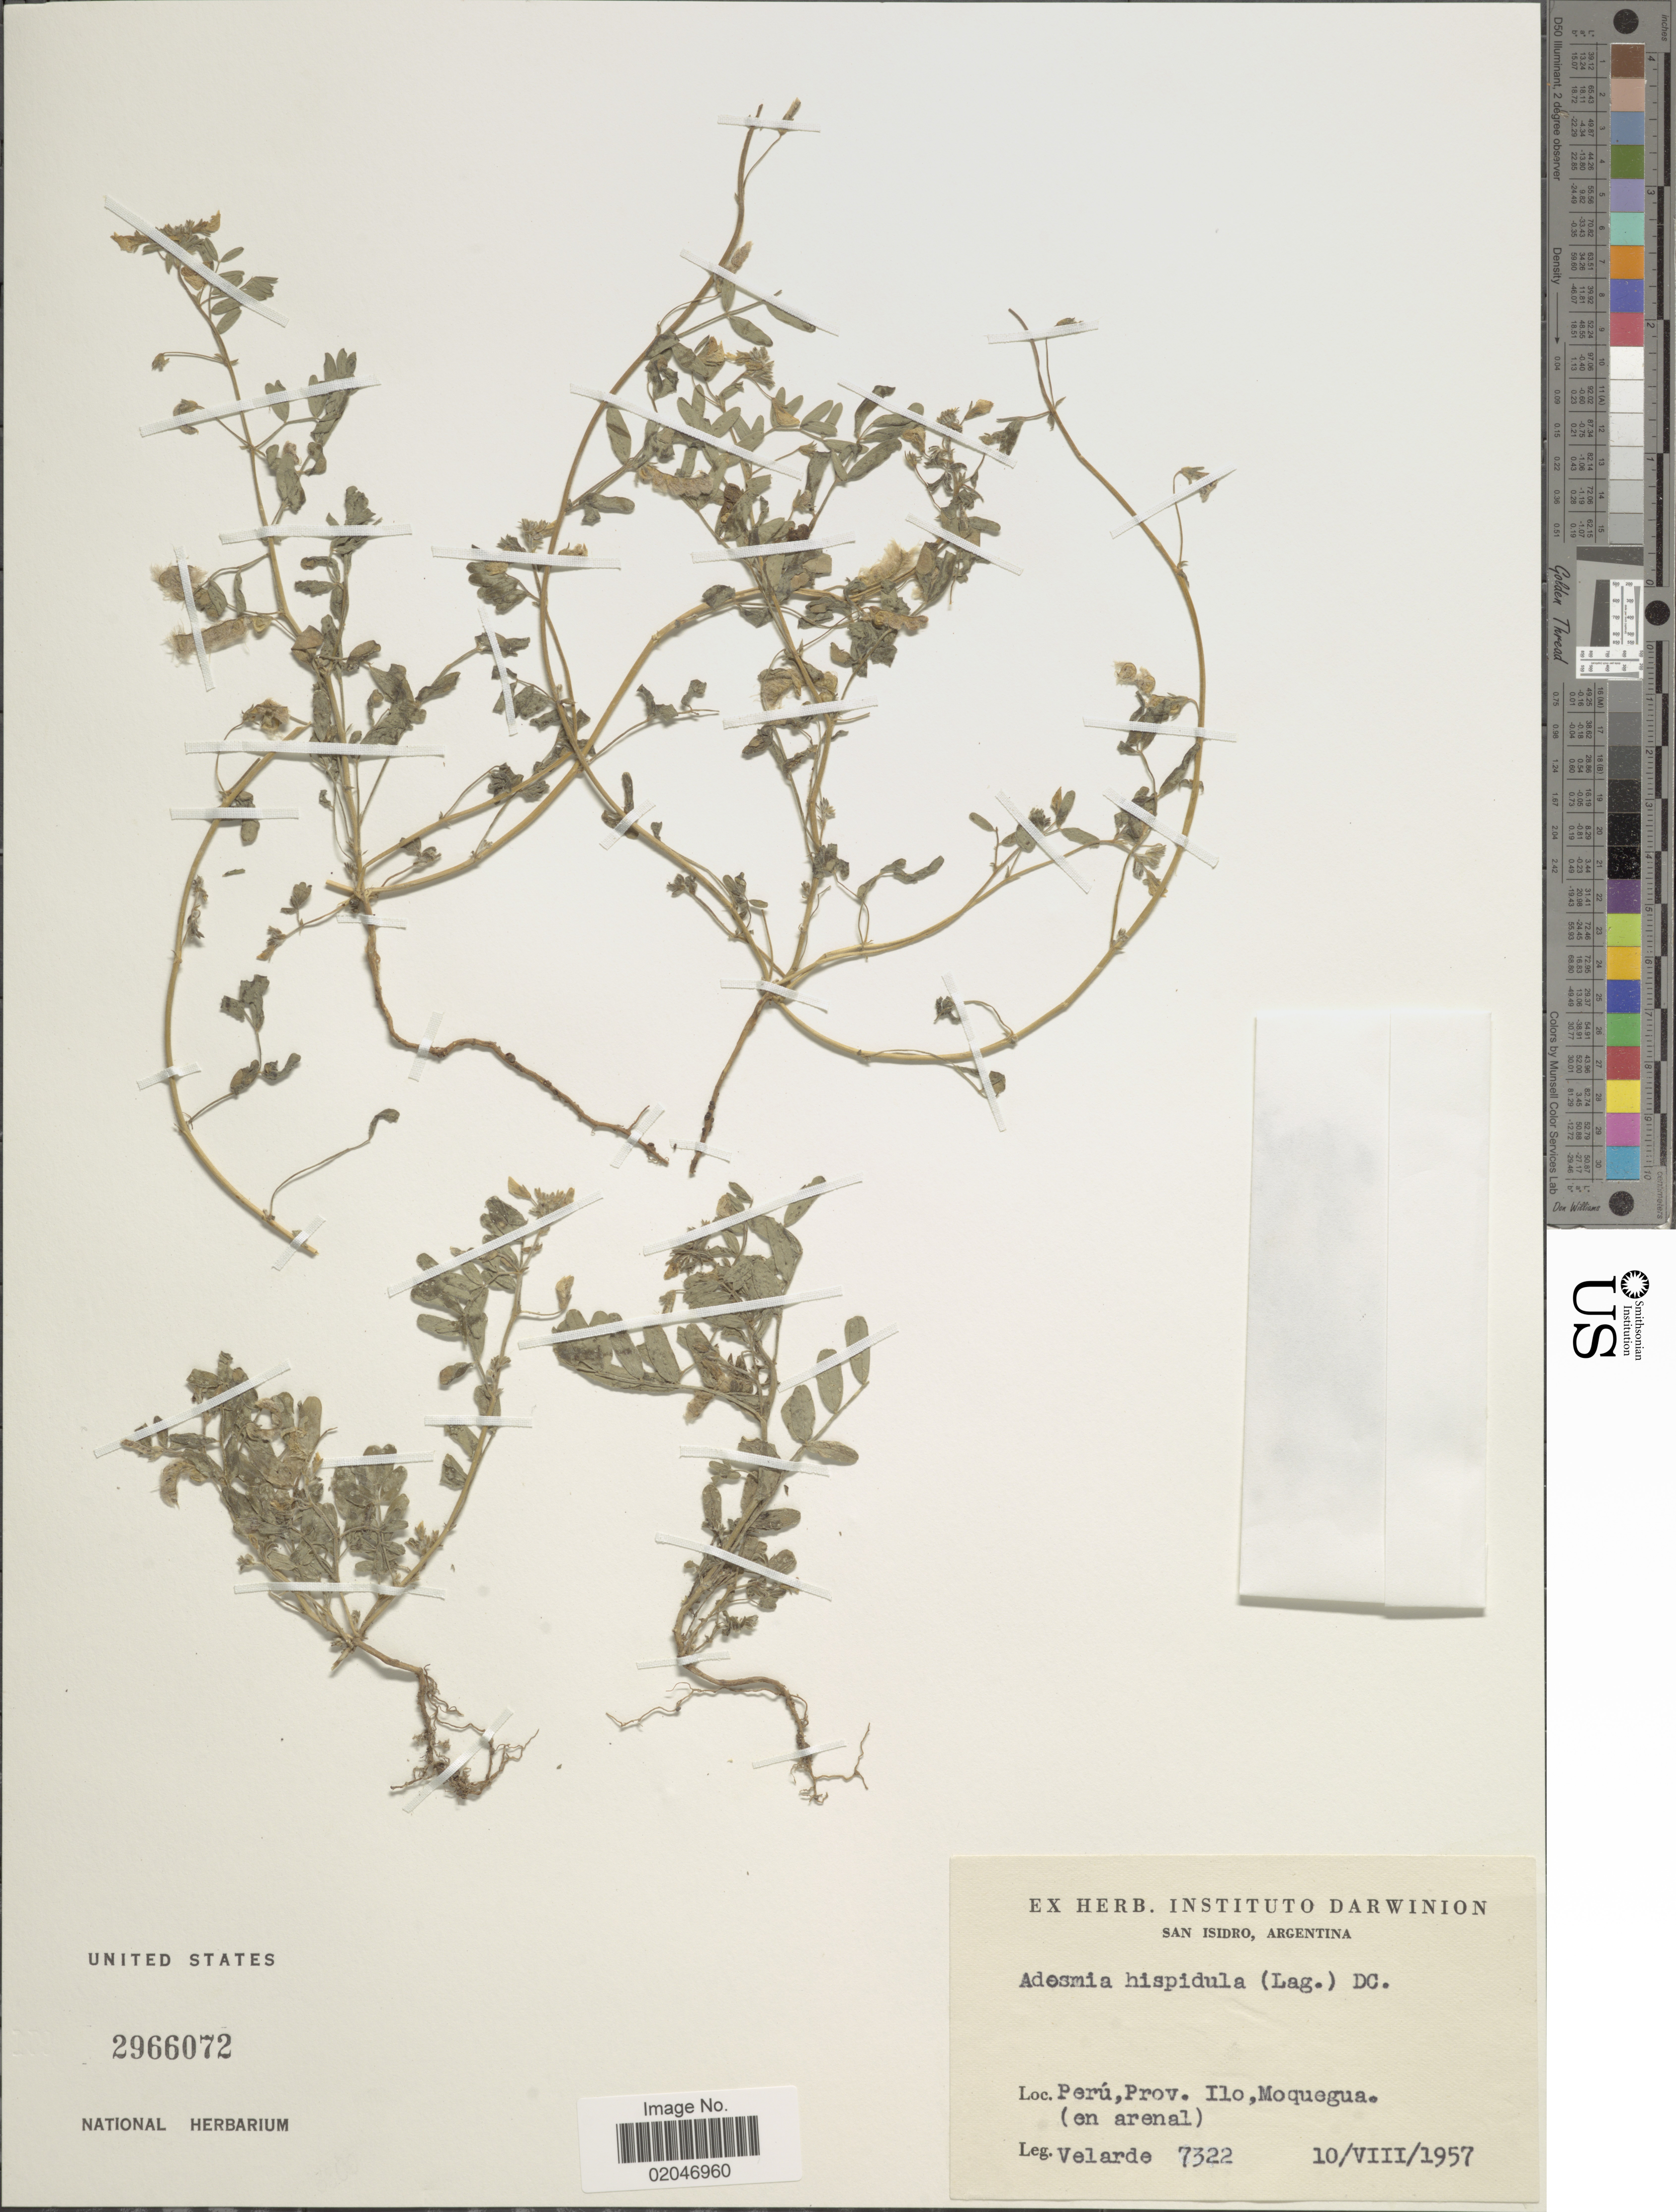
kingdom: Plantae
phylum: Tracheophyta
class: Magnoliopsida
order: Fabales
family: Fabaceae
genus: Adesmia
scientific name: Adesmia hispidula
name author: (Lag.) DC.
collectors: -. Velarde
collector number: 7322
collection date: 1957-08-10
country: Peru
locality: Prov. Ilo, Moquegua (en arenal).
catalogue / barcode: US 2966072